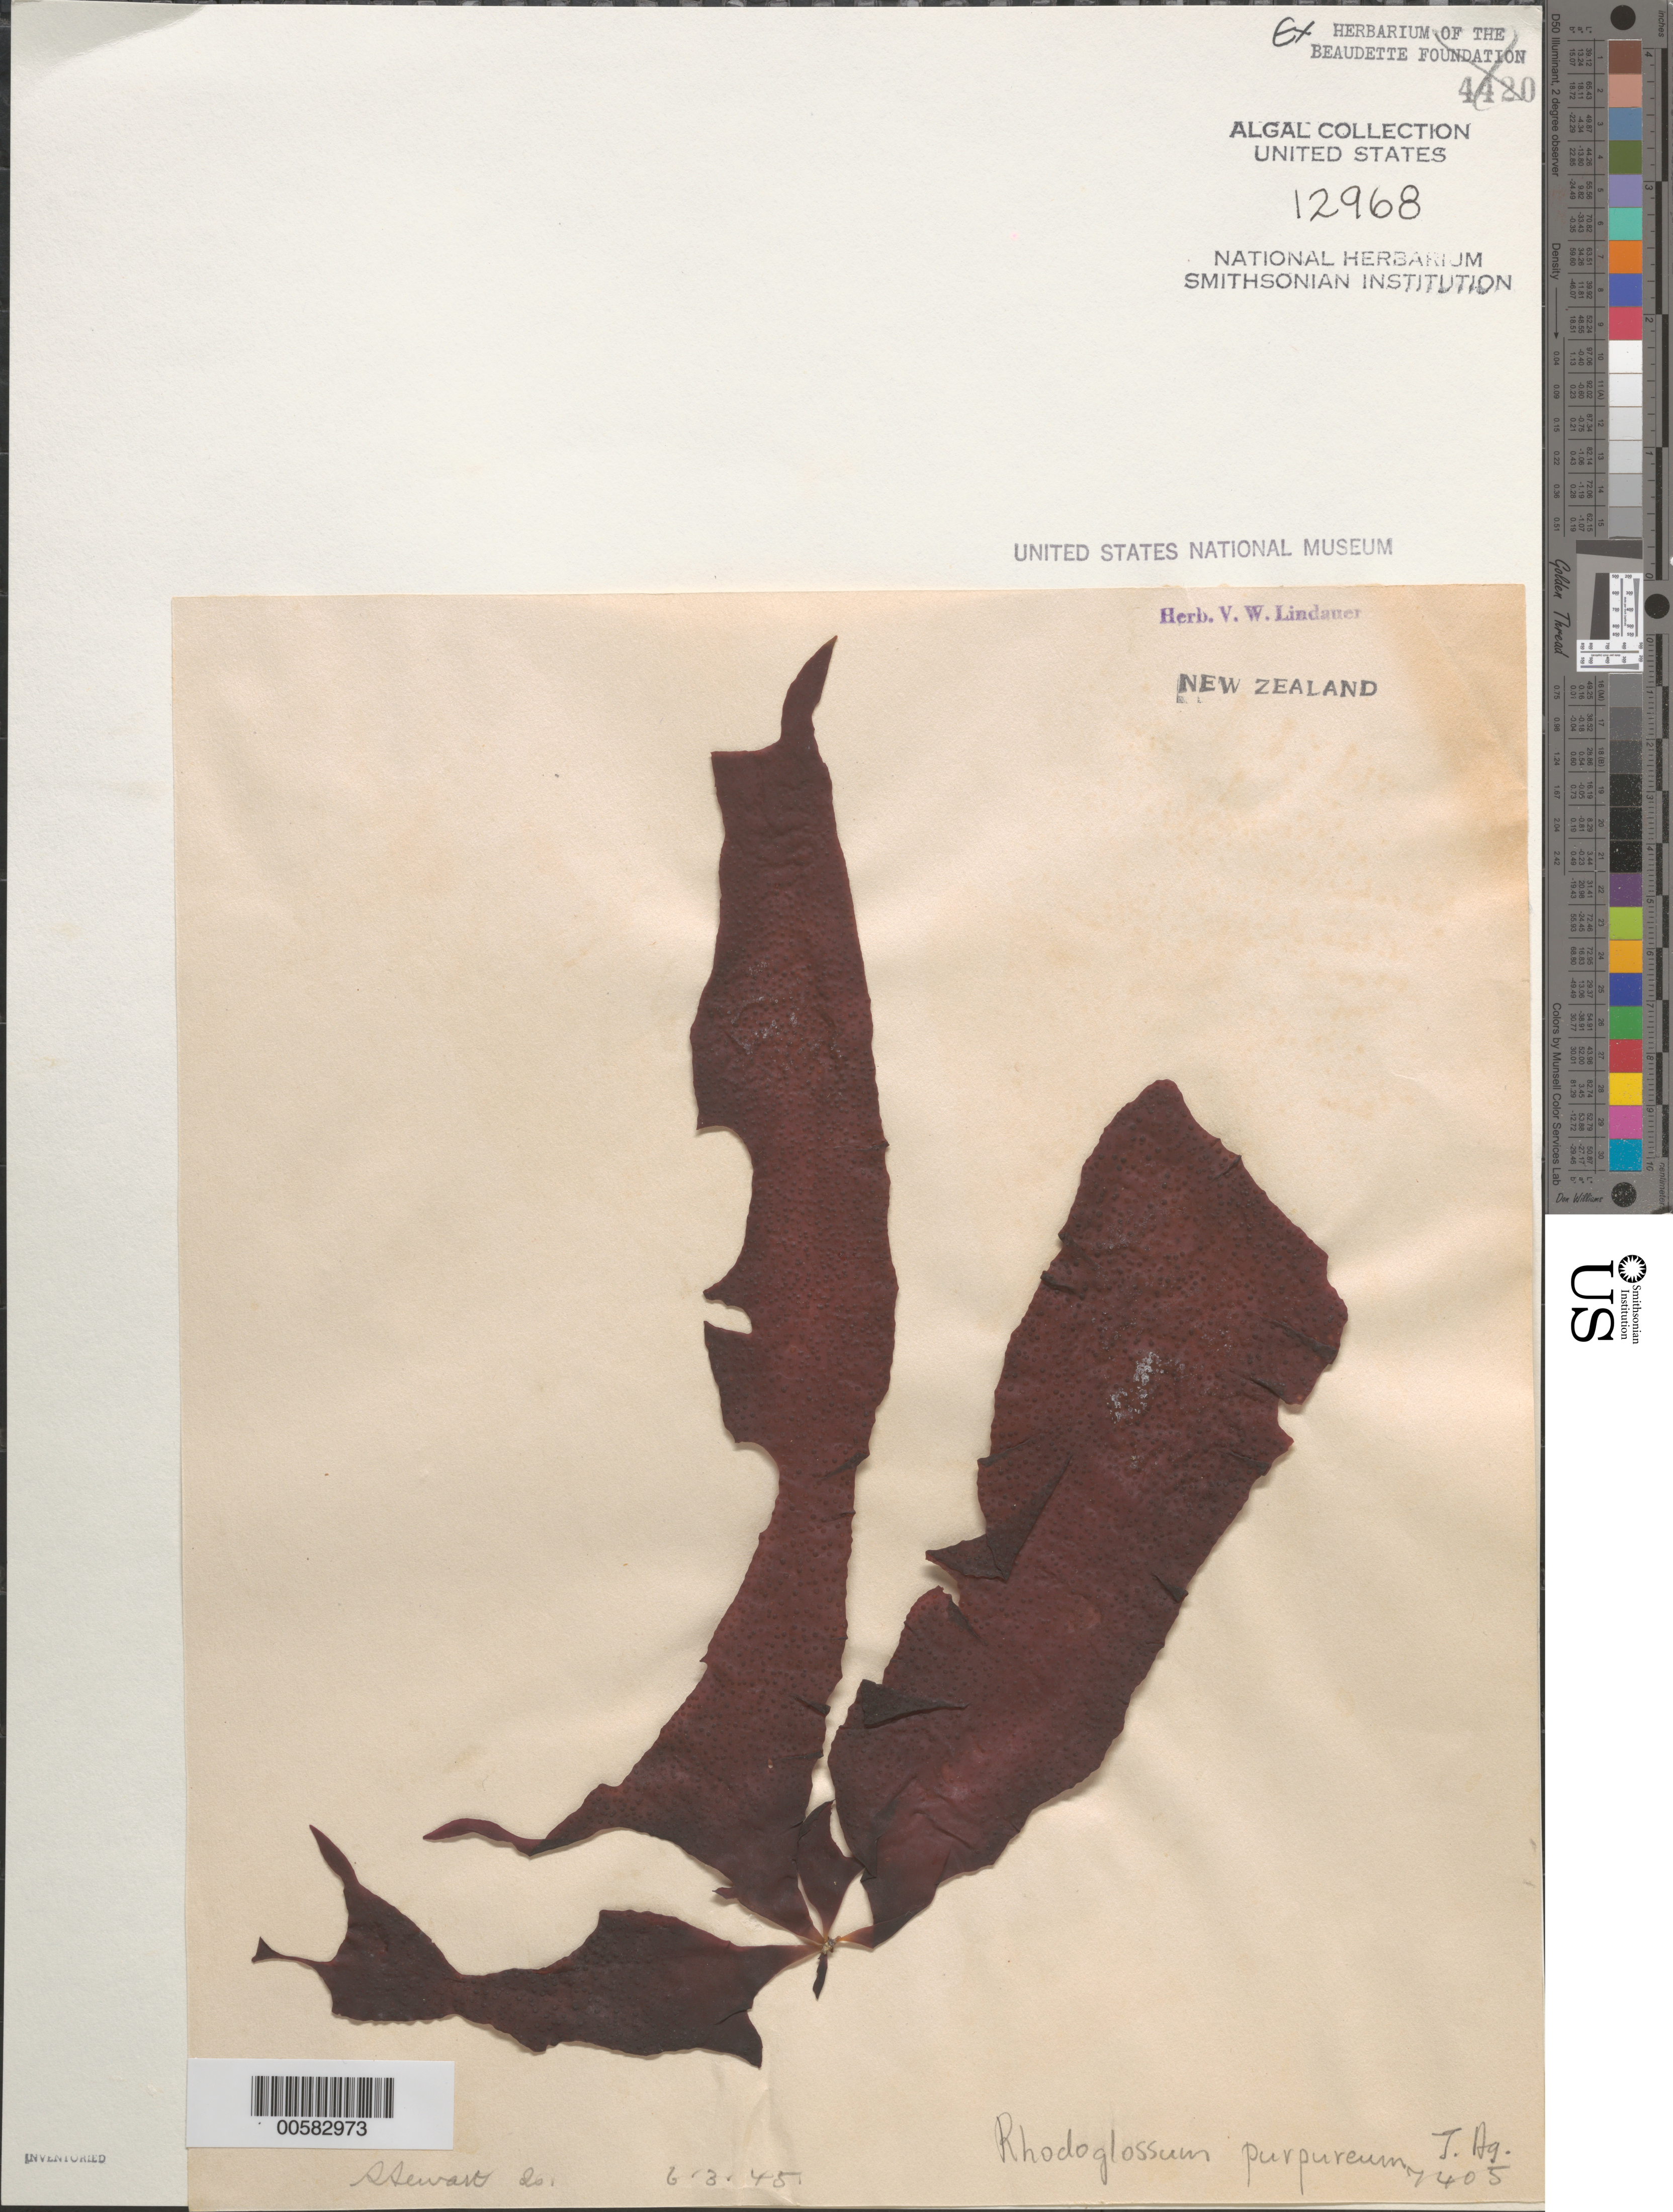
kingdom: Plantae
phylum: Rhodophyta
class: Florideophyceae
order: Gigartinales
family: Gigartinaceae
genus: Rhodoglossum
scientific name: Rhodoglossum gigartinoides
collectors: V. Lindauer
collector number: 7405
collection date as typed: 06 Mar 1945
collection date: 1945-03-06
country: New Zealand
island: Stewart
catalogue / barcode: US 12968